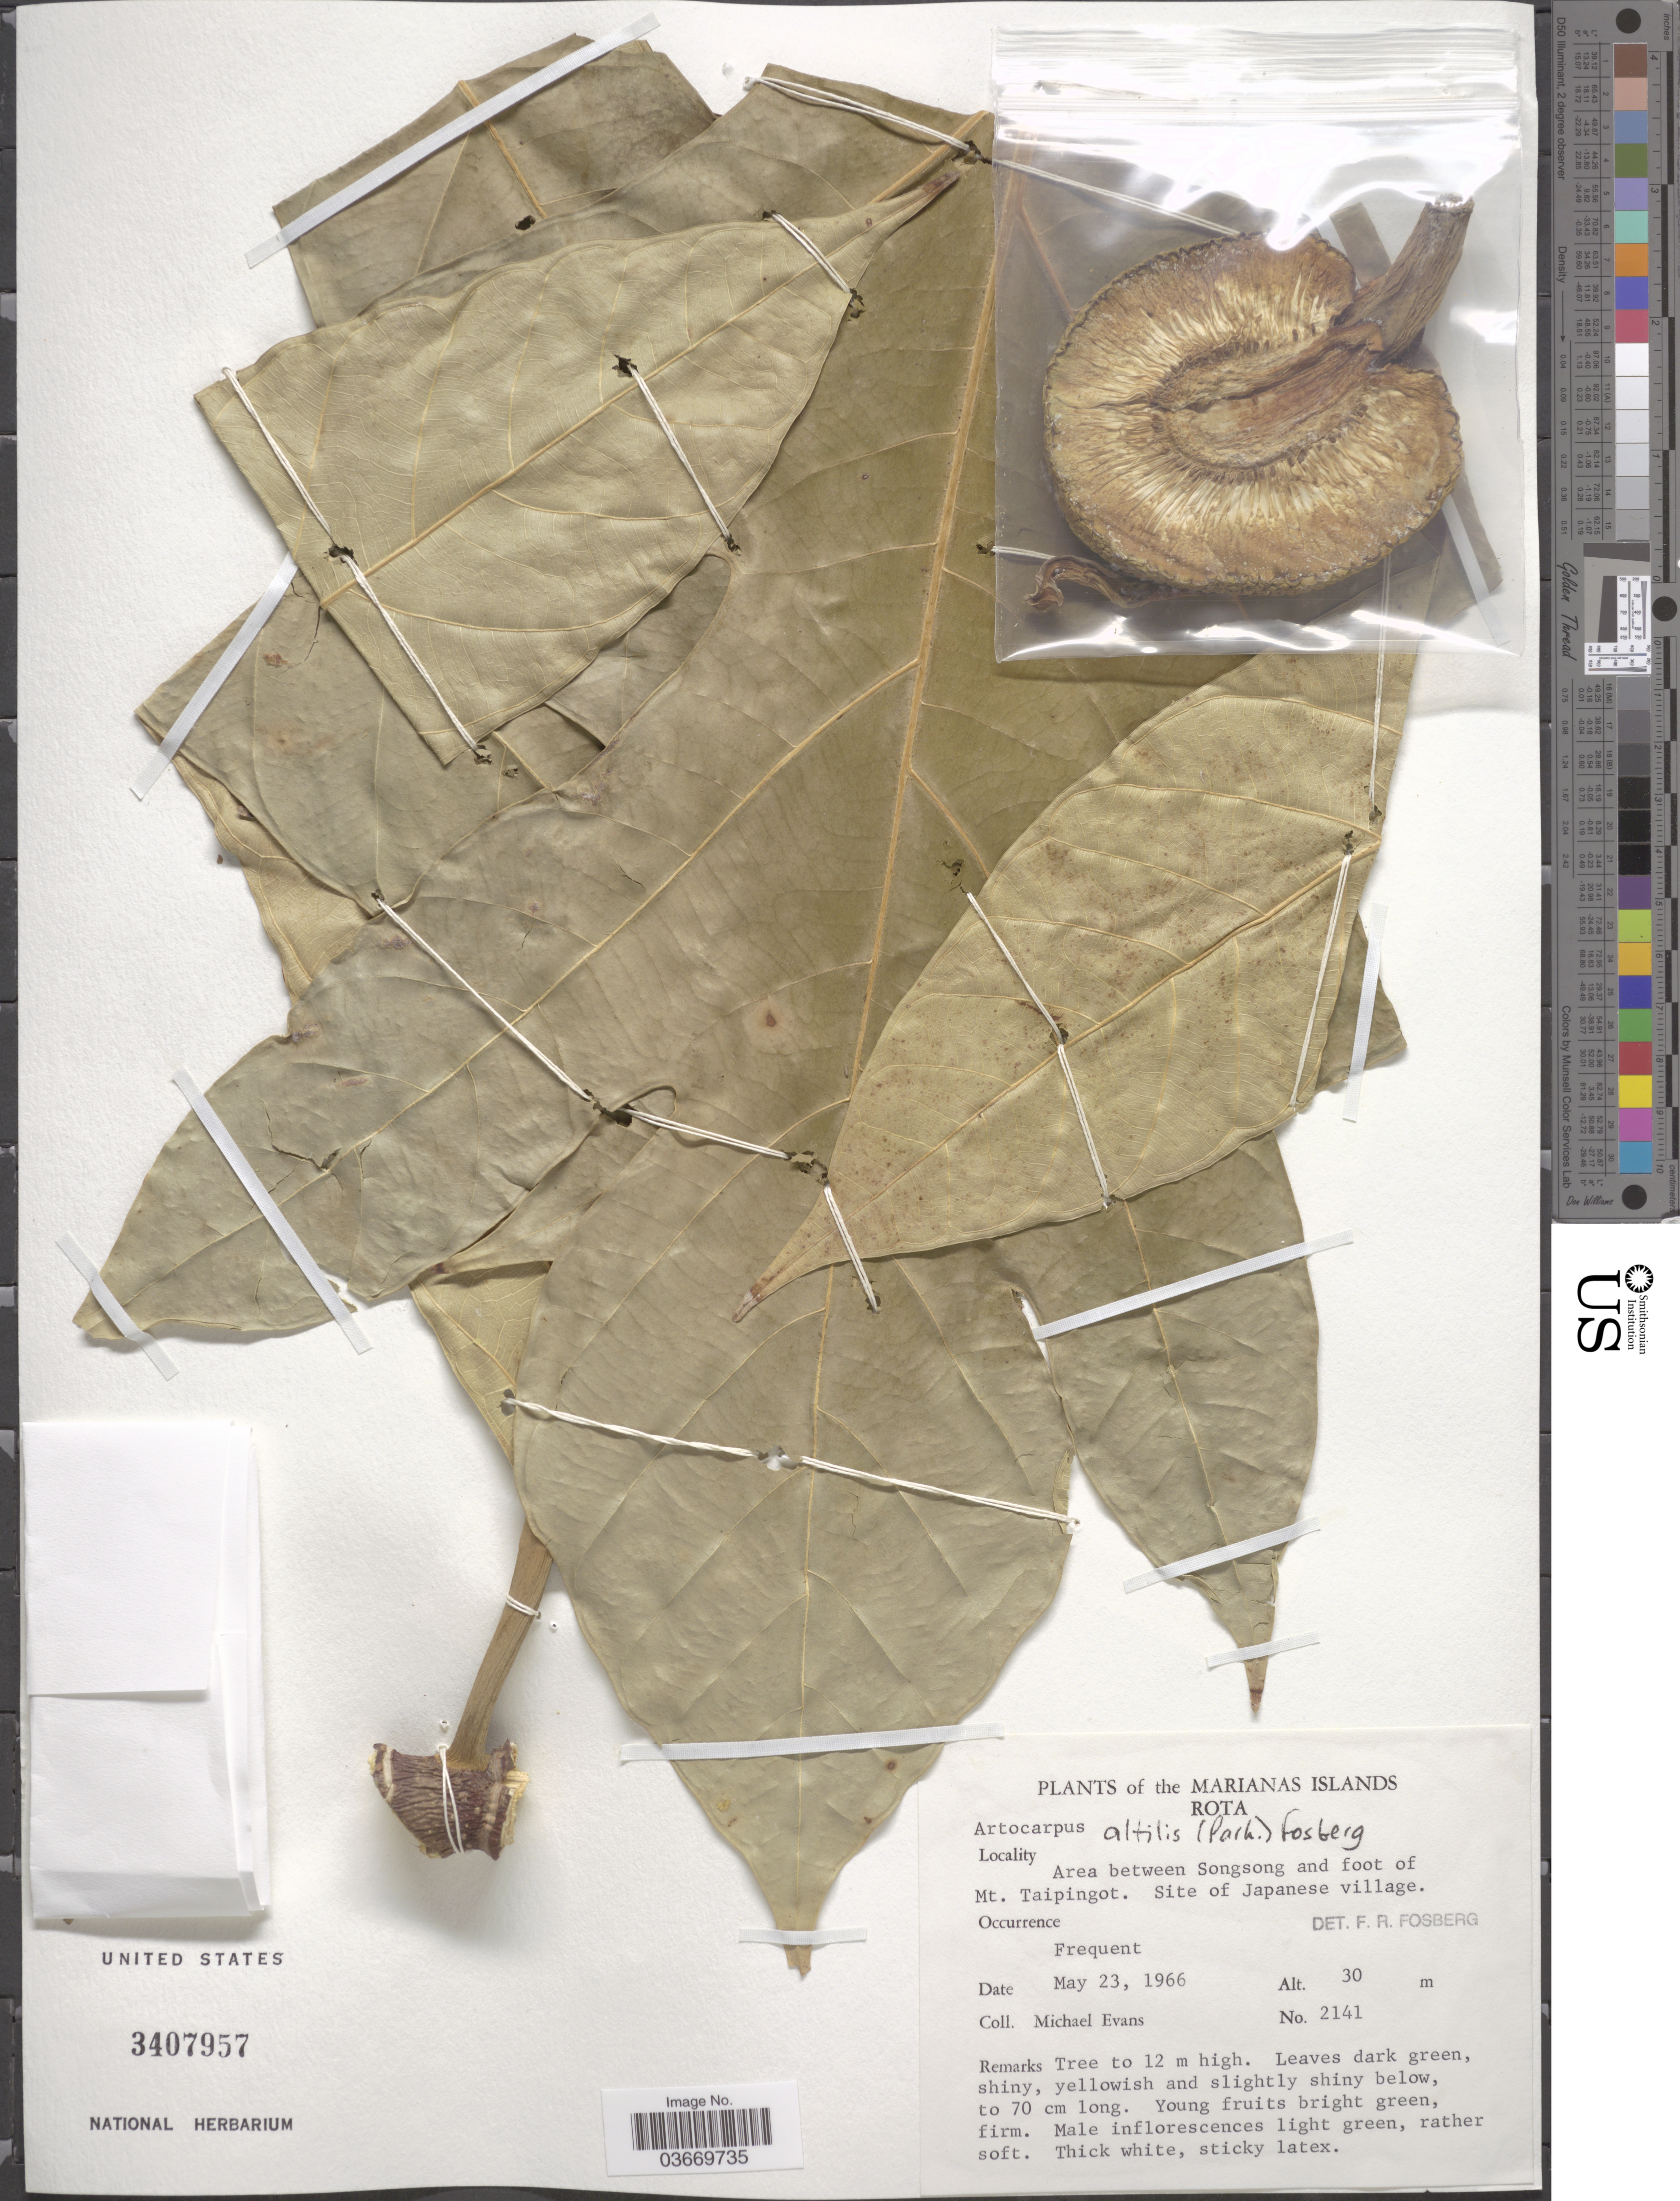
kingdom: Plantae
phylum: Tracheophyta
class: Magnoliopsida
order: Rosales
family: Moraceae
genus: Artocarpus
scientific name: Artocarpus altilis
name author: (Parkinson) Fosberg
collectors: M. Evans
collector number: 2141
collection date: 1966-05-23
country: Northern Mariana Islands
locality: Marianas Islands. Rota. Area between Songsong and foot of Mt. Taipingot. Site of Japanese village.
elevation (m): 30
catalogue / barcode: US 3407957